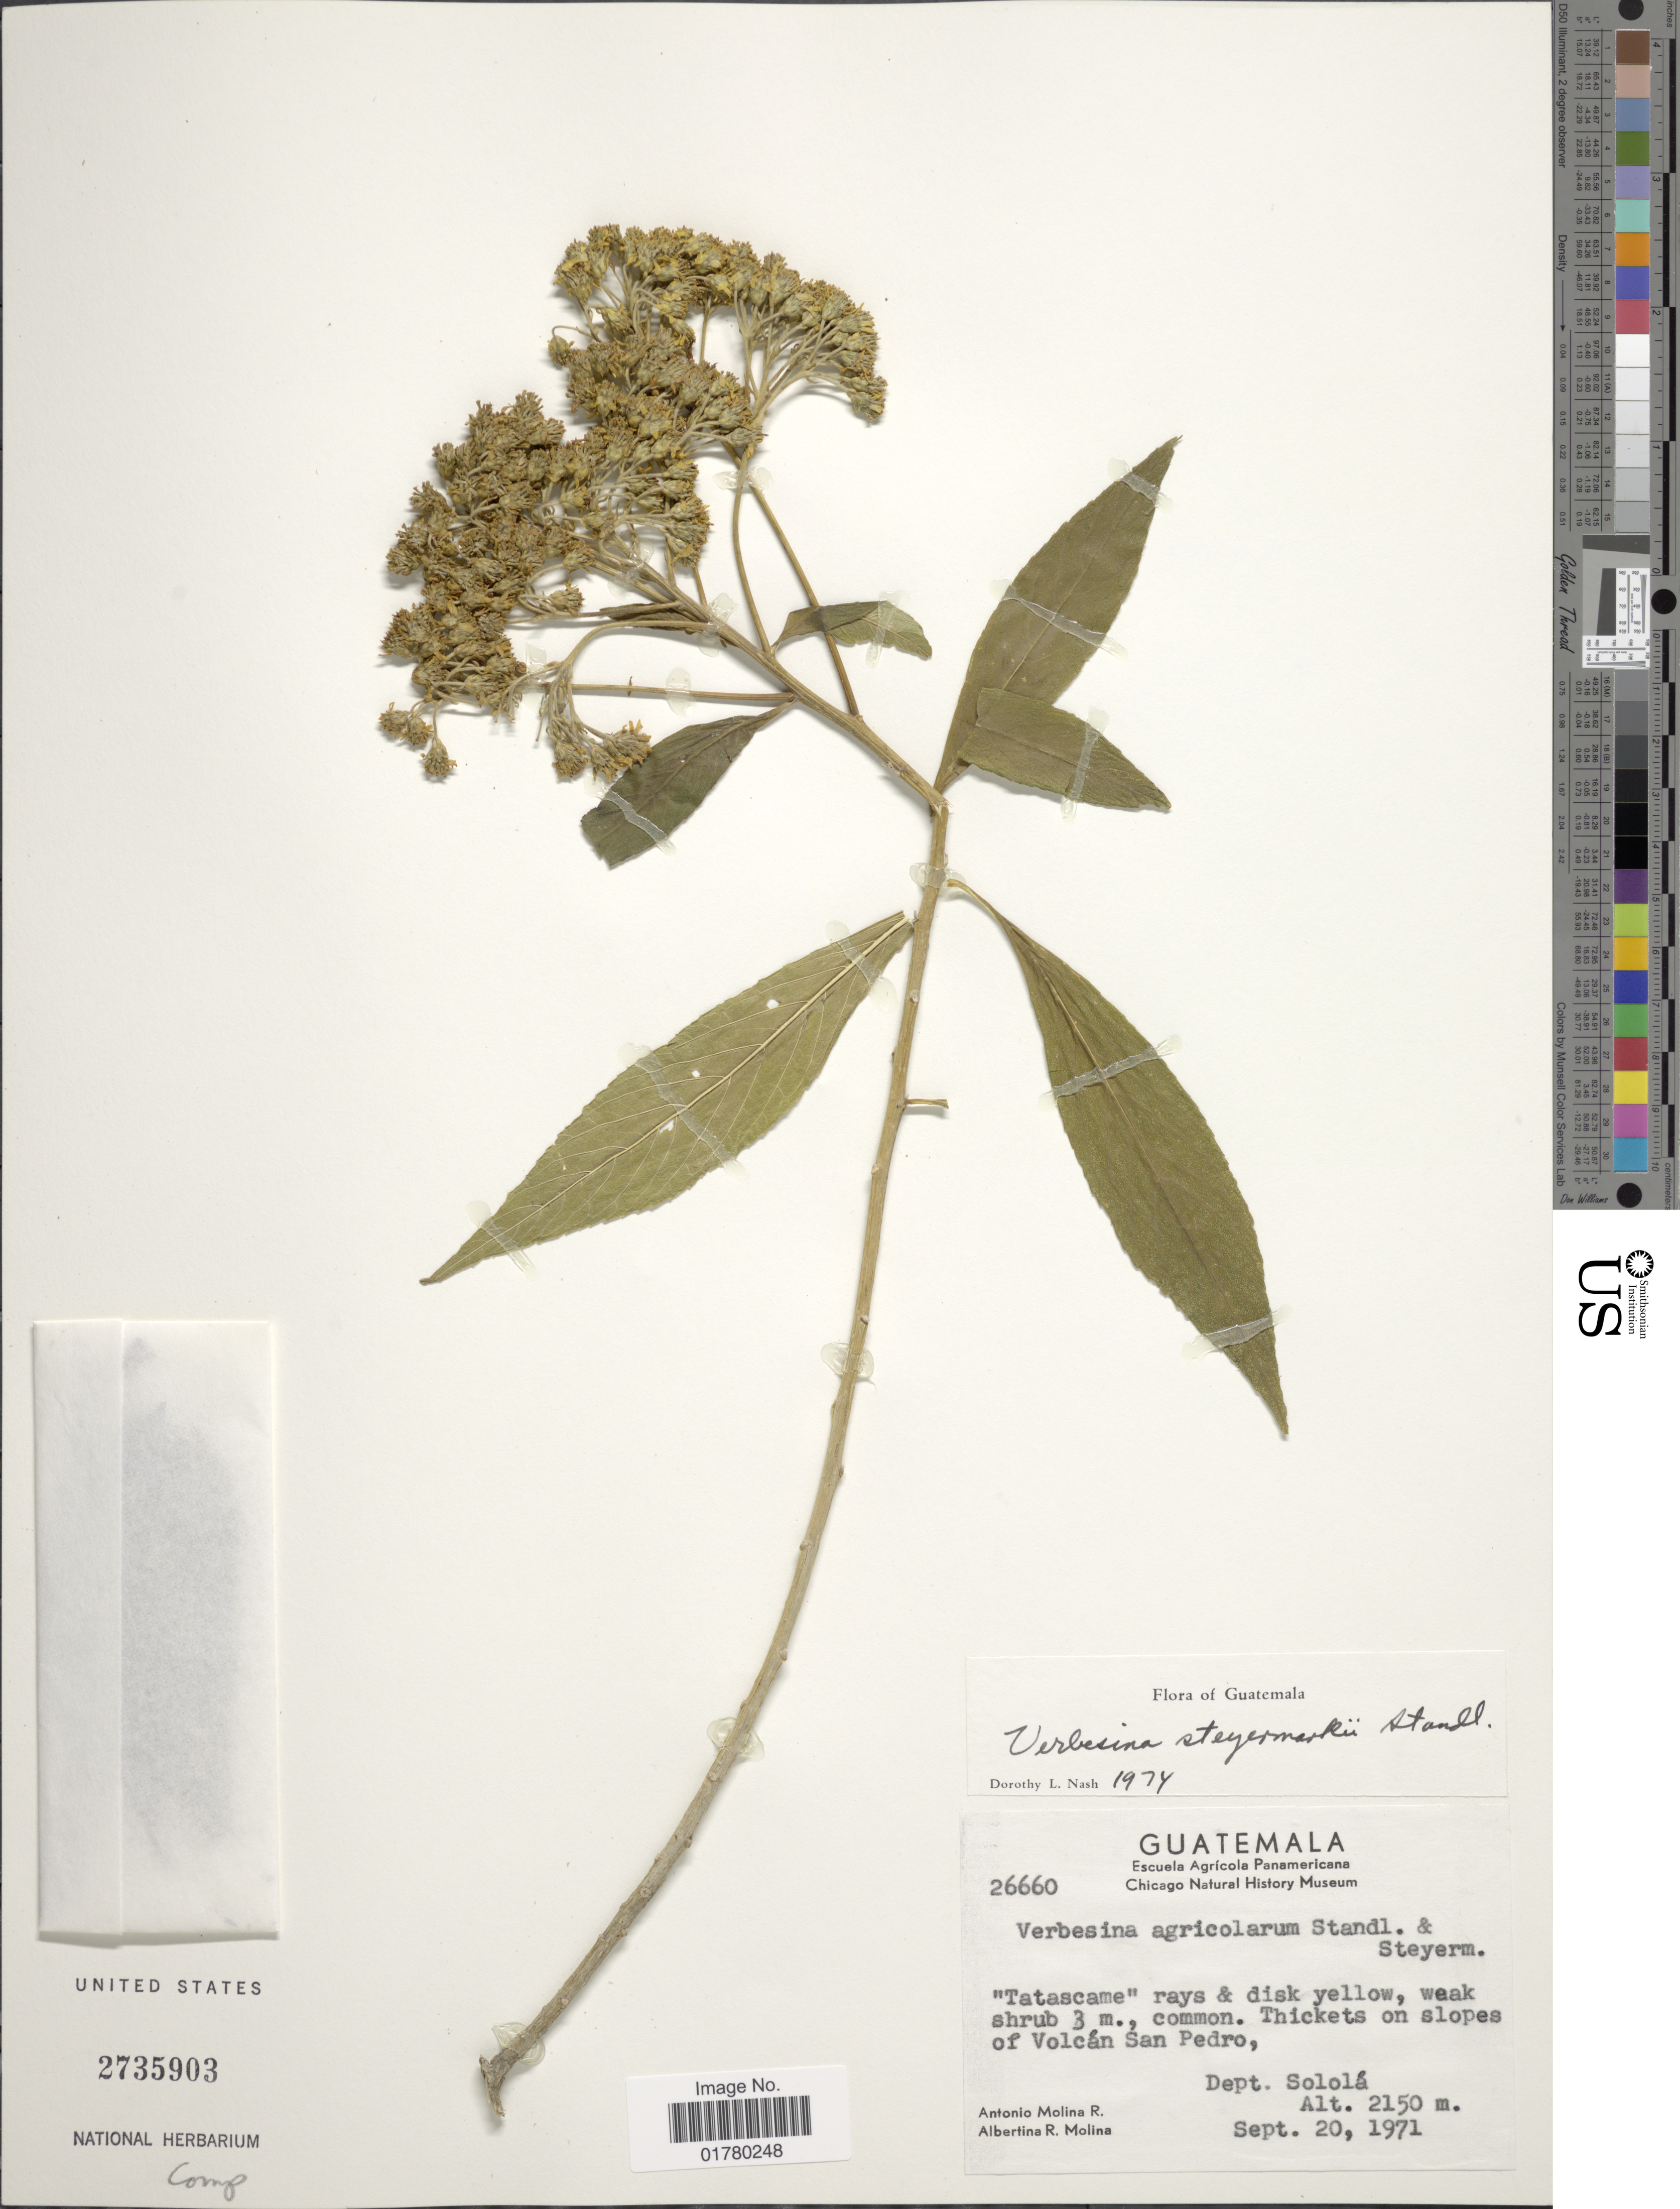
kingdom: Plantae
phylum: Tracheophyta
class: Magnoliopsida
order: Asterales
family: Asteraceae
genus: Verbesina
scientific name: Verbesina steyermarkii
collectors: A. Molina R. & A. R. Molina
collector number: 26660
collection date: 1971-09-20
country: Guatemala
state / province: Sololá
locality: Thickets on slopes of Volcán San Pedro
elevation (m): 2150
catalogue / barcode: US 2735903